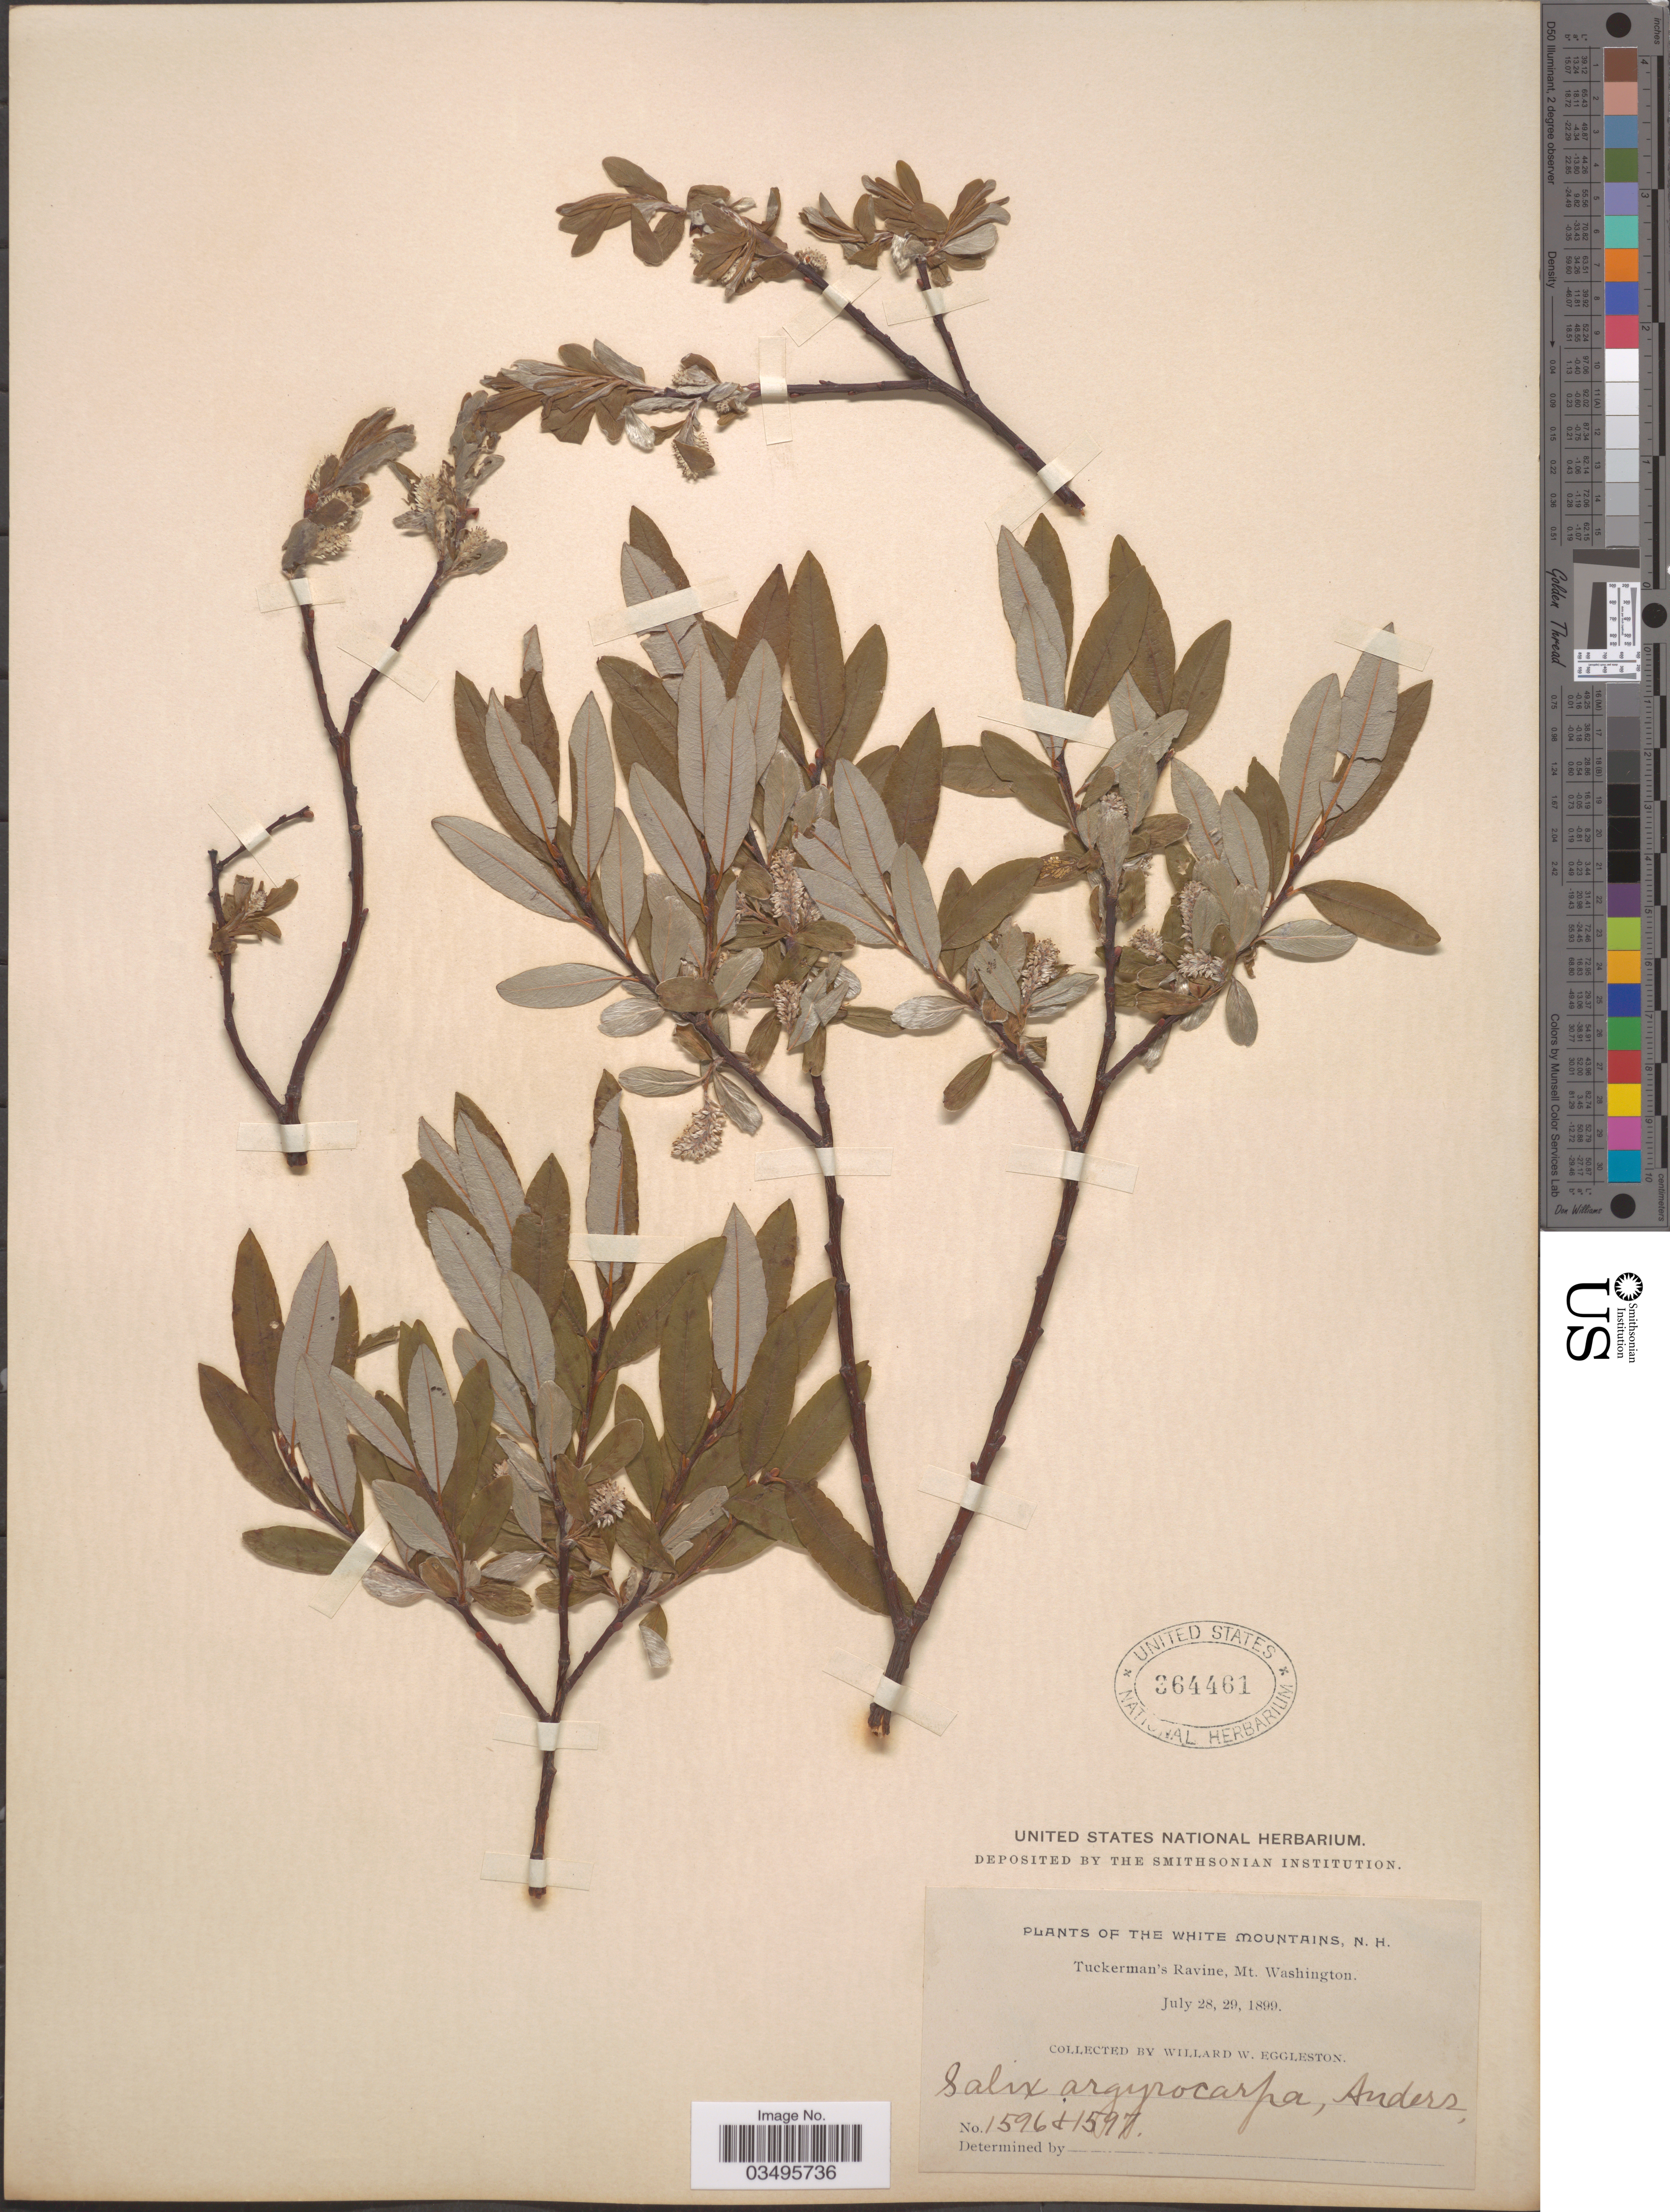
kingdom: Plantae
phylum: Tracheophyta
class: Magnoliopsida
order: Malpighiales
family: Salicaceae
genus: Salix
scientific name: Salix argyrocarpa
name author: L. Andersson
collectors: W. W. Eggleston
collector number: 1596/1597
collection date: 1899-07-28/1899-07-29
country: United States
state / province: New Hampshire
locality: White Mountains. Tuckerman's Ravine, Mt. Washington.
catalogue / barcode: US 364461